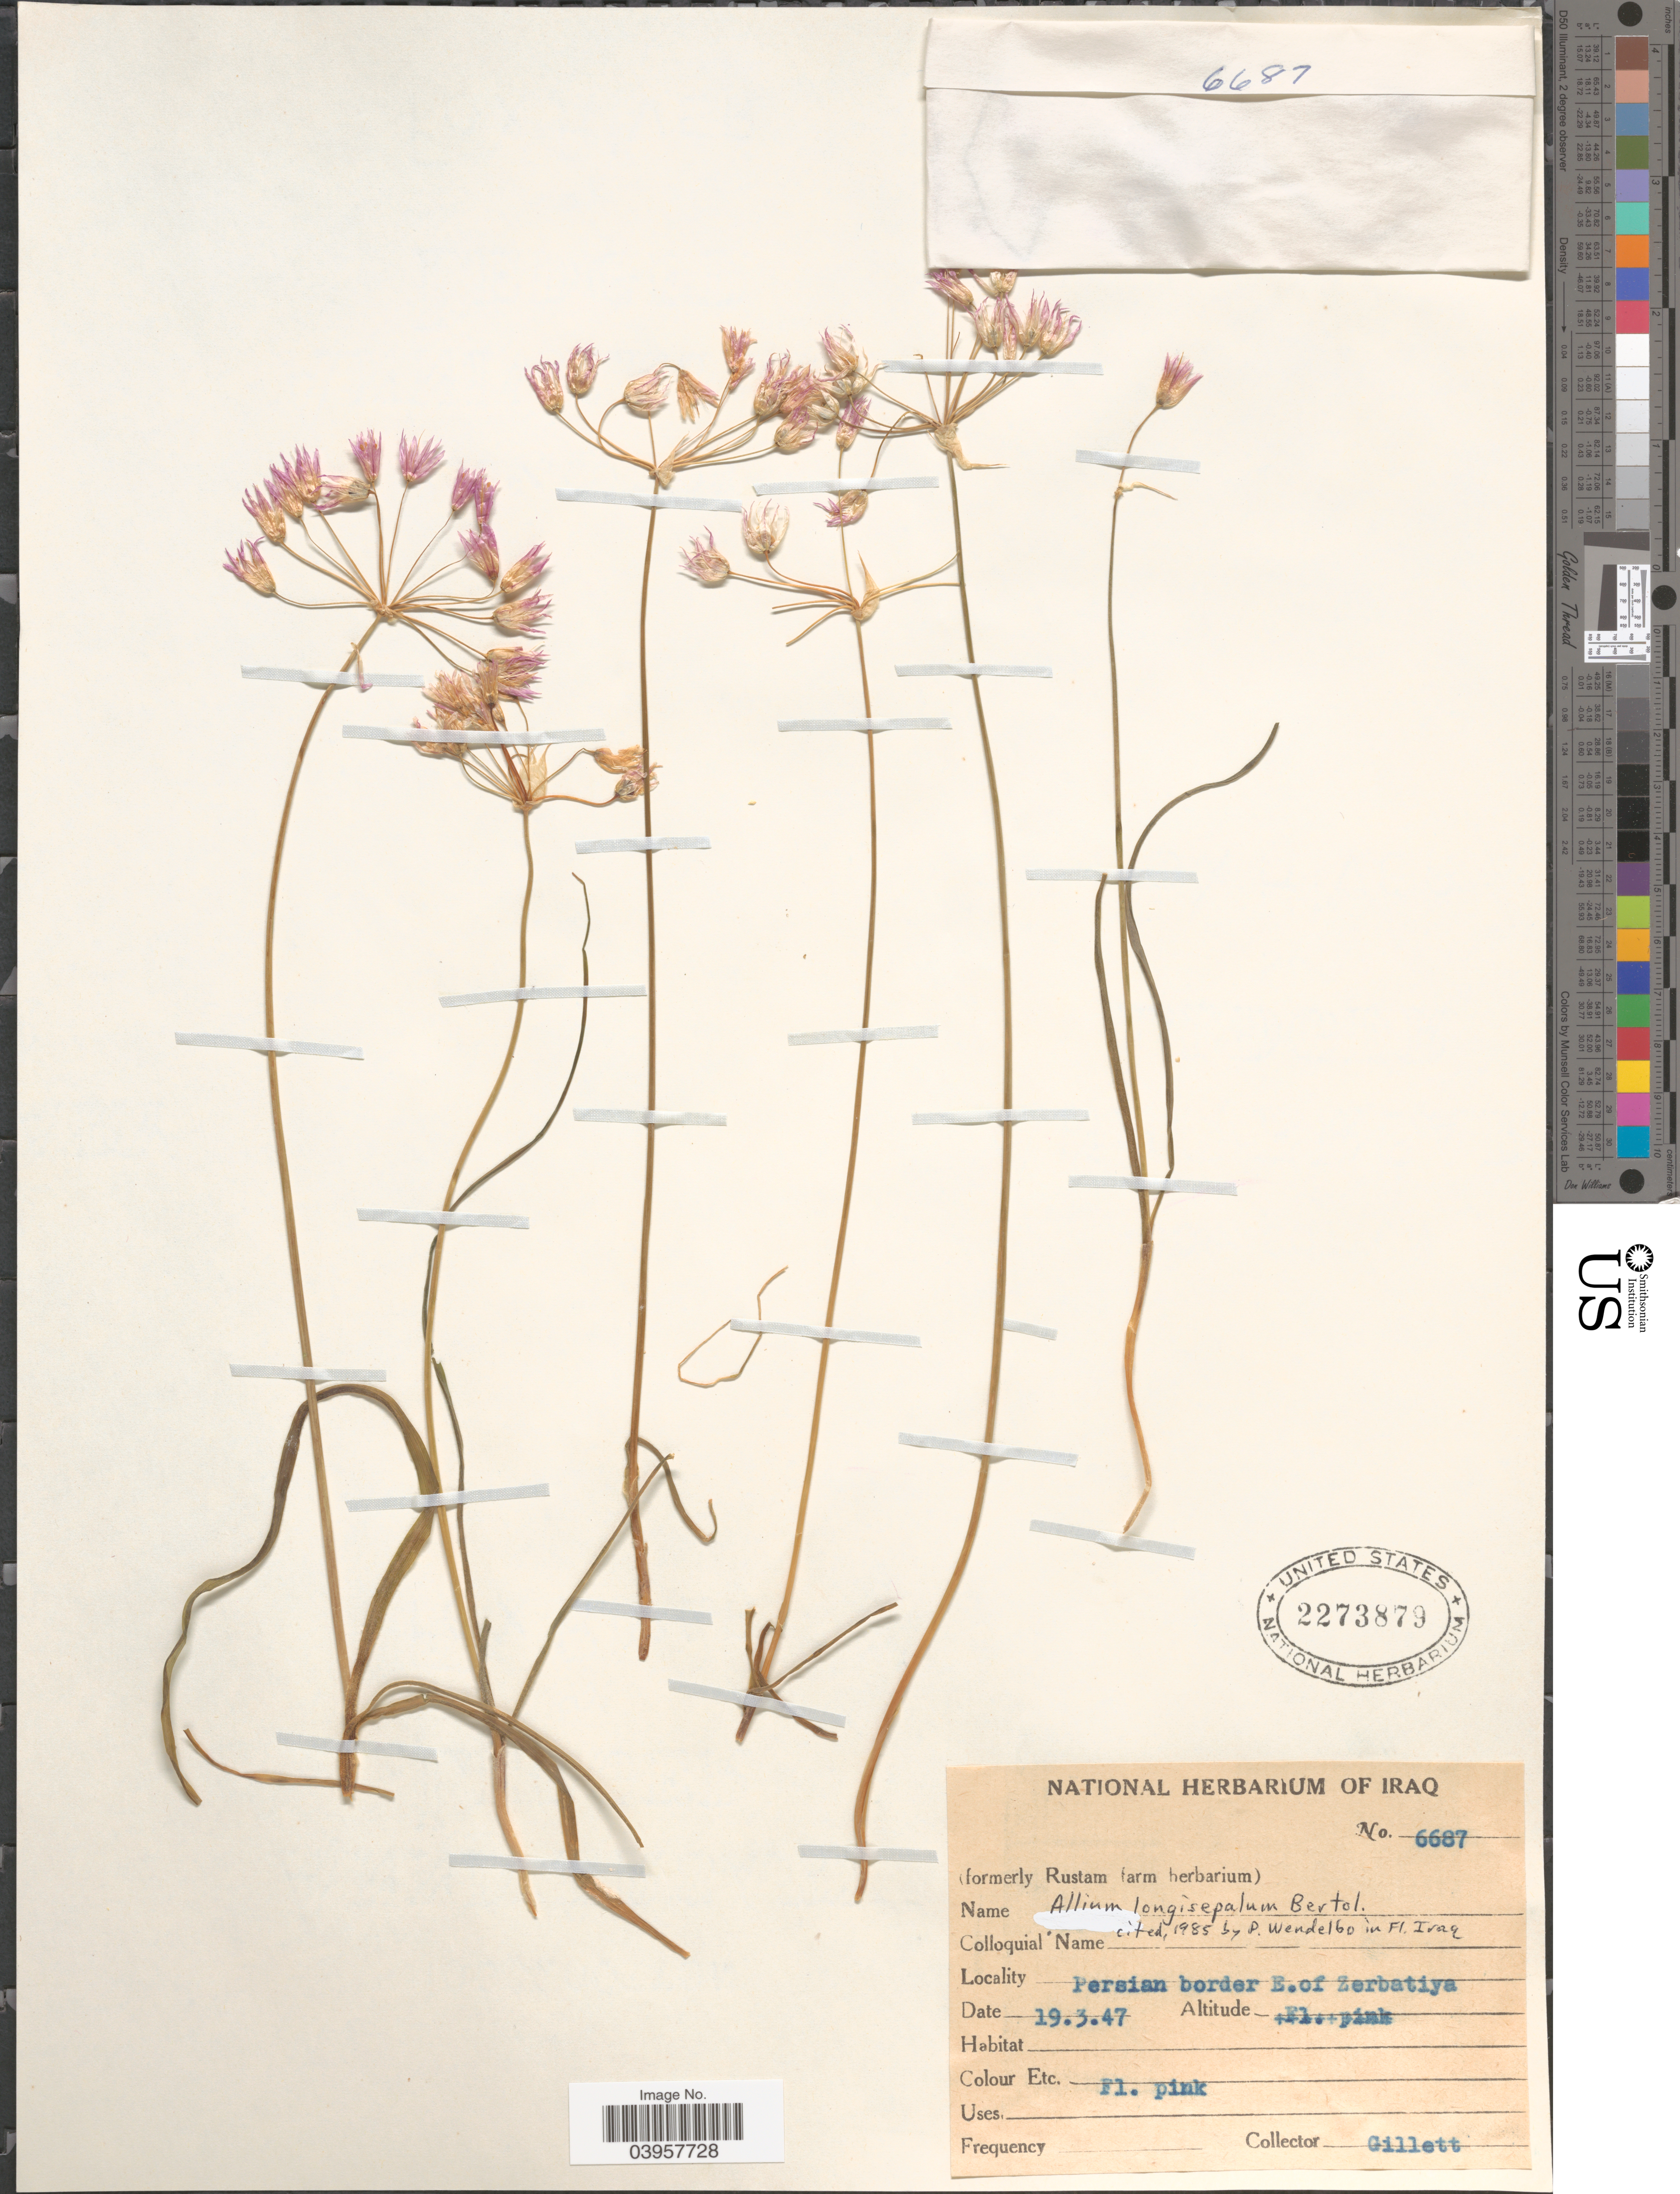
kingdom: Plantae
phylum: Tracheophyta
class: Liliopsida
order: Asparagales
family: Amaryllidaceae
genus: Allium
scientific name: Allium longisepalum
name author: Bertol.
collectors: Gillett, --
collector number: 6687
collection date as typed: Transcribed d/m/y: 19/3/47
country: Iraq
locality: Persian border E. of Zerbatiya.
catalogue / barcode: US 2273879